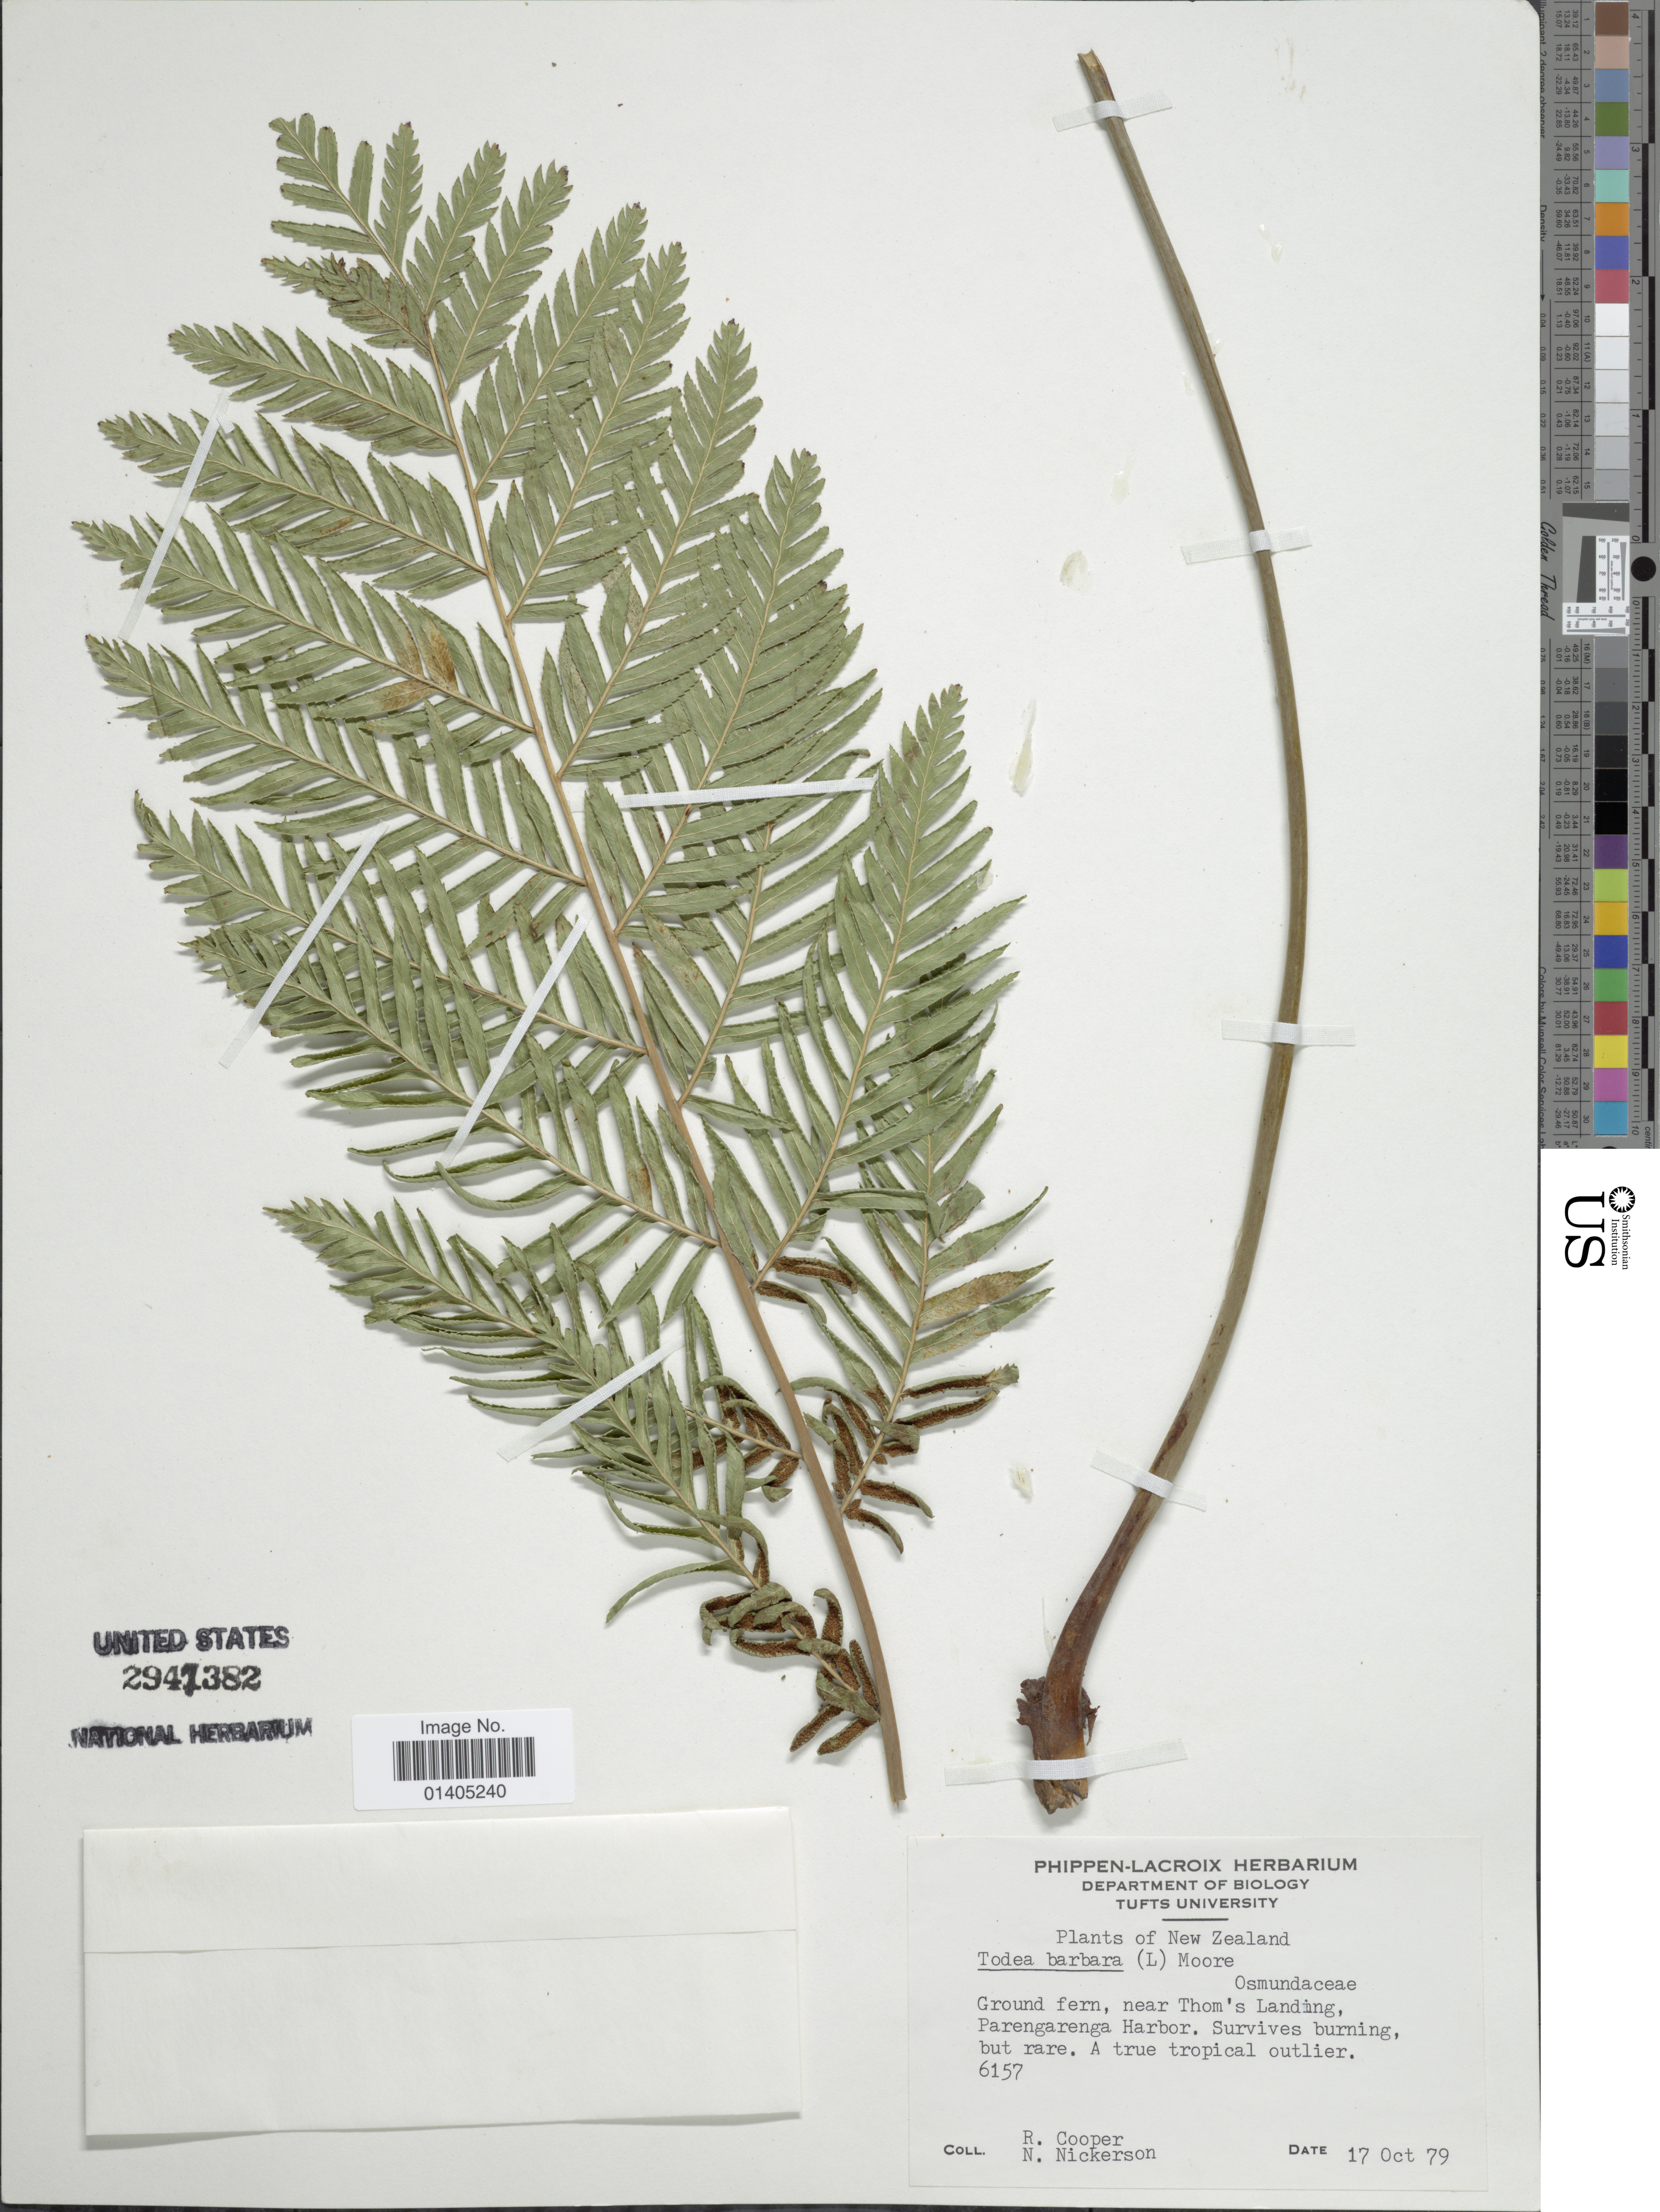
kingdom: Plantae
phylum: Tracheophyta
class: Polypodiopsida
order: Osmundales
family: Osmundaceae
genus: Todea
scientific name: Todea barbara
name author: T. Moore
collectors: R. Cooper & N. Nickerson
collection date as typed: Transcribed d/m/y: 17/10/79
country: New Zealand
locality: Near Thom's Landing, Parengarenga Harbor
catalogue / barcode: US 2941382